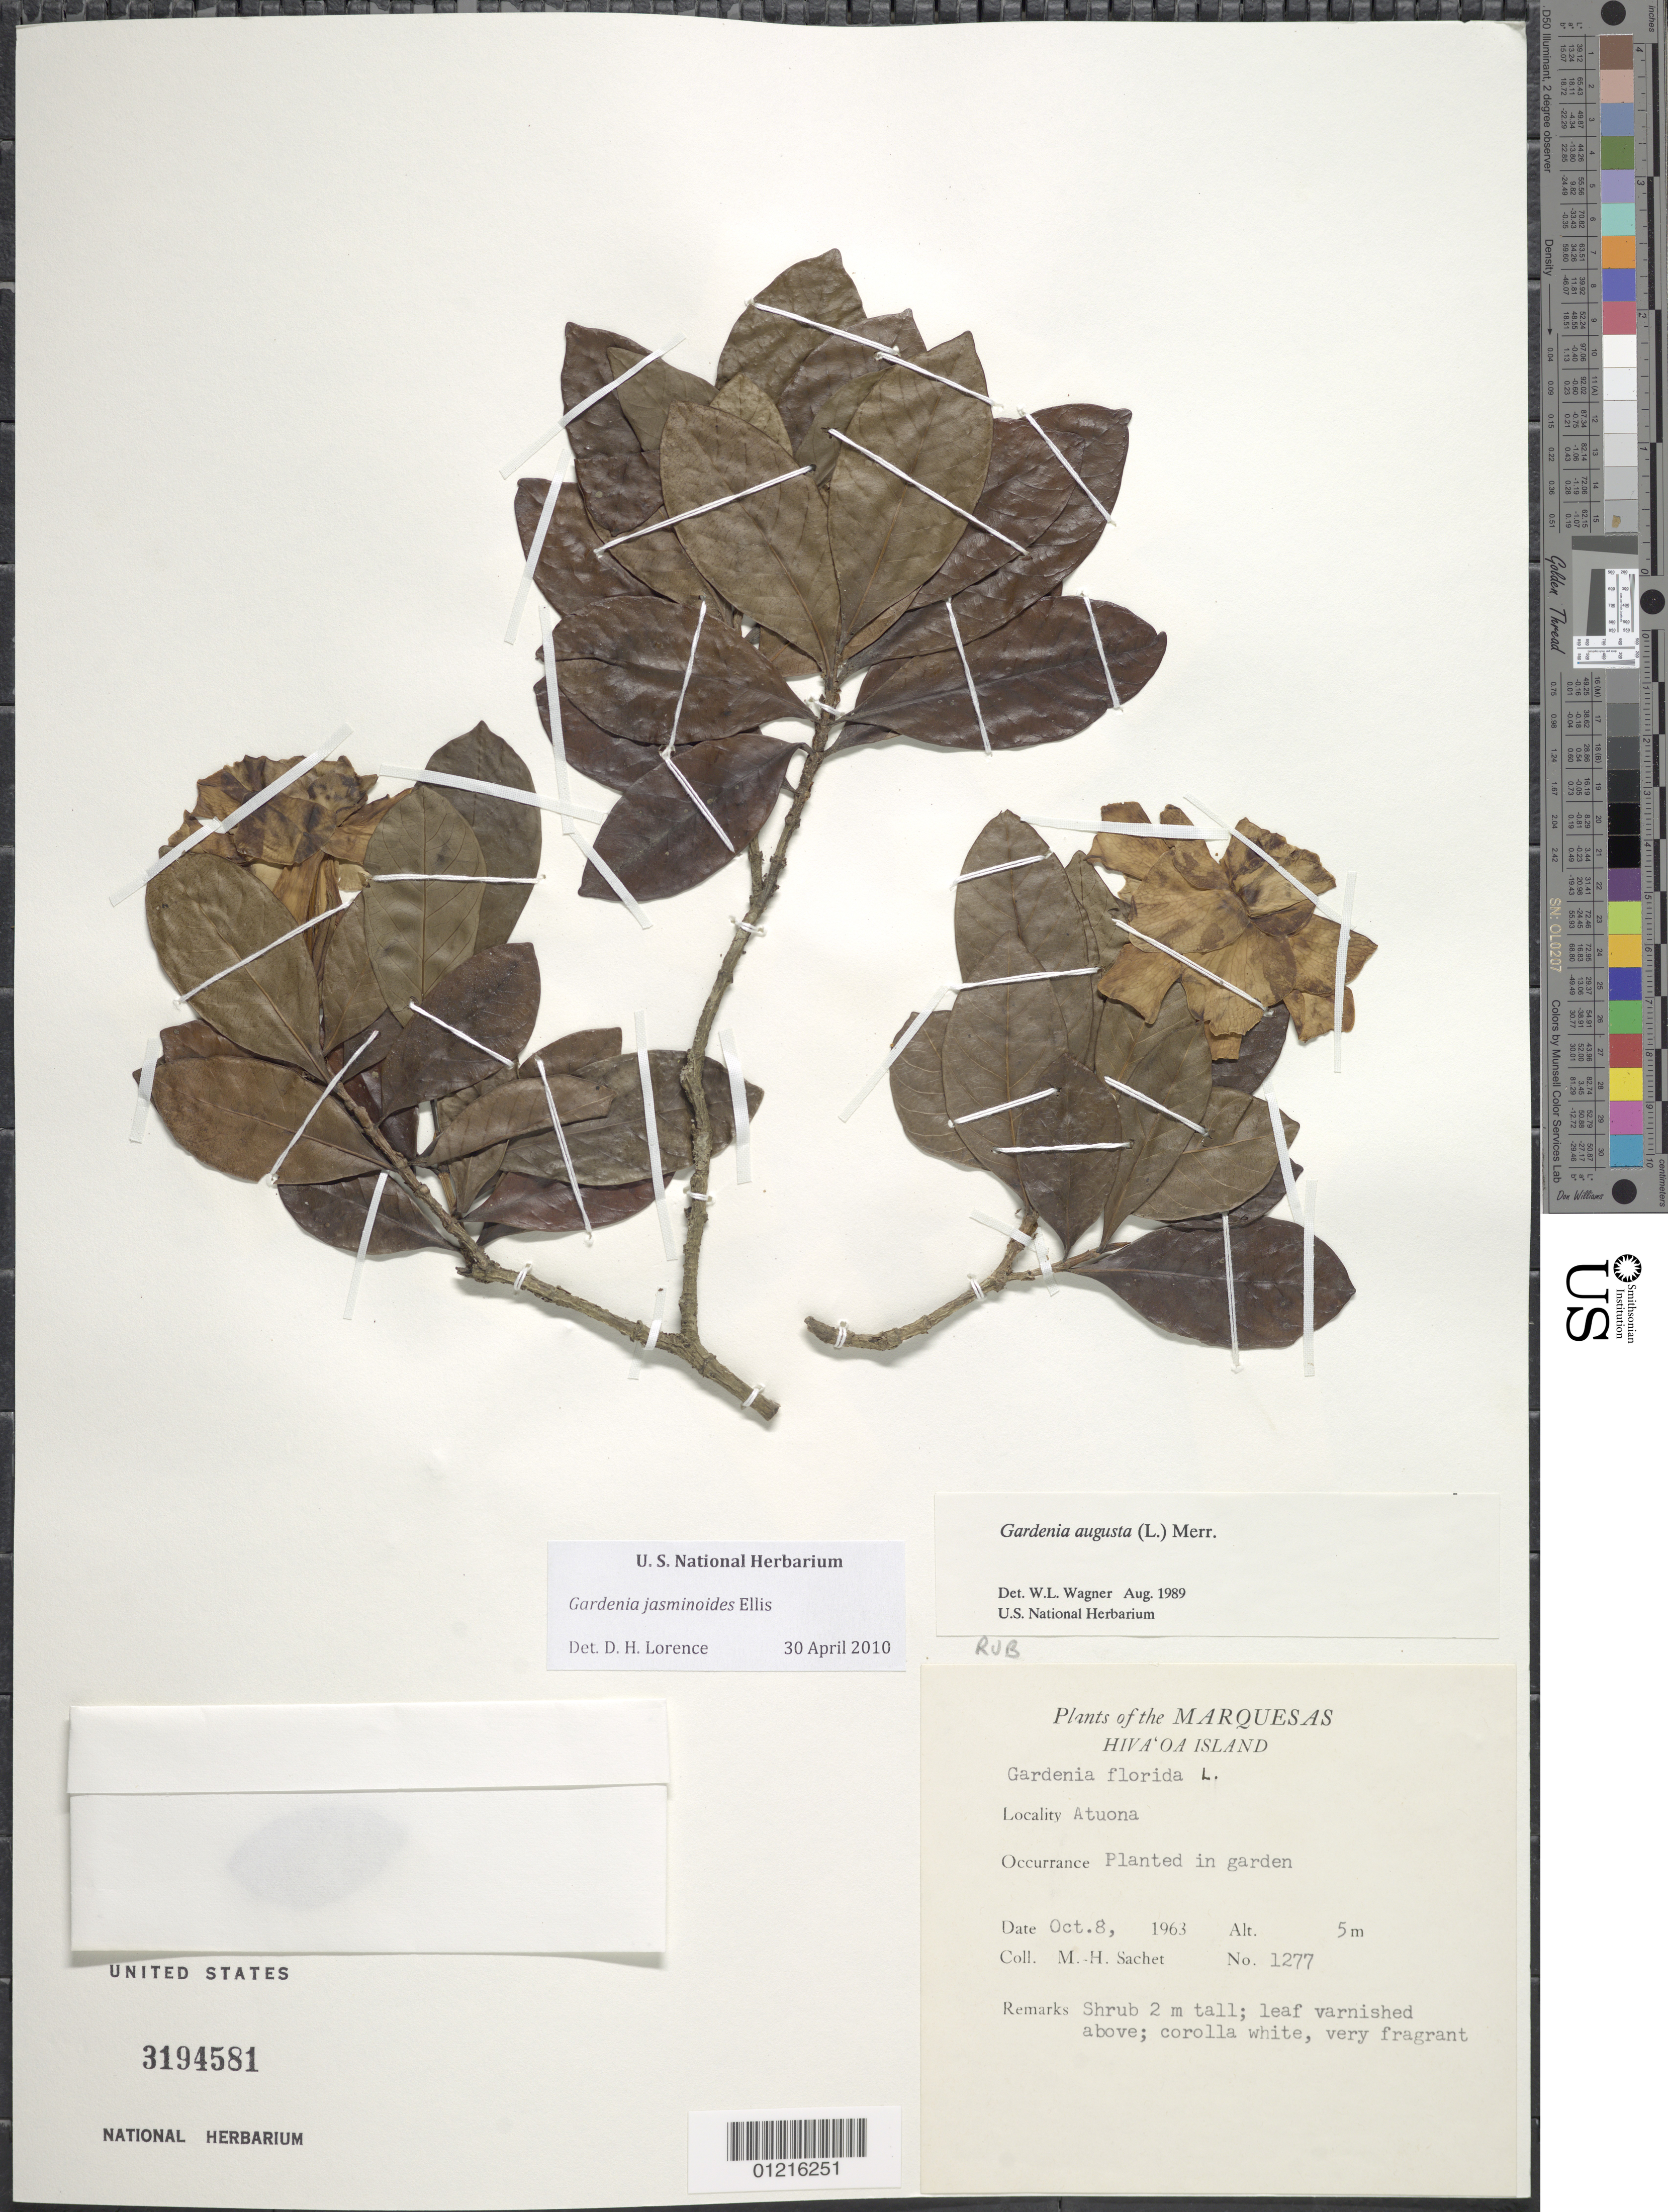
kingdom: Plantae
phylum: Tracheophyta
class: Magnoliopsida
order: Gentianales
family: Rubiaceae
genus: Gardenia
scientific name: Gardenia jasminoides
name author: J. Ellis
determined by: Lorence, David H., (PTBG), National Tropical Botanical Garden (UNITED STATES)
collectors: M.-H. Sachet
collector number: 1277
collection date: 1963-10-08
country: French Polynesia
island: Hiva Oa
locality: Atuona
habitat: Planted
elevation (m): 5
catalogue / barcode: US 3194581